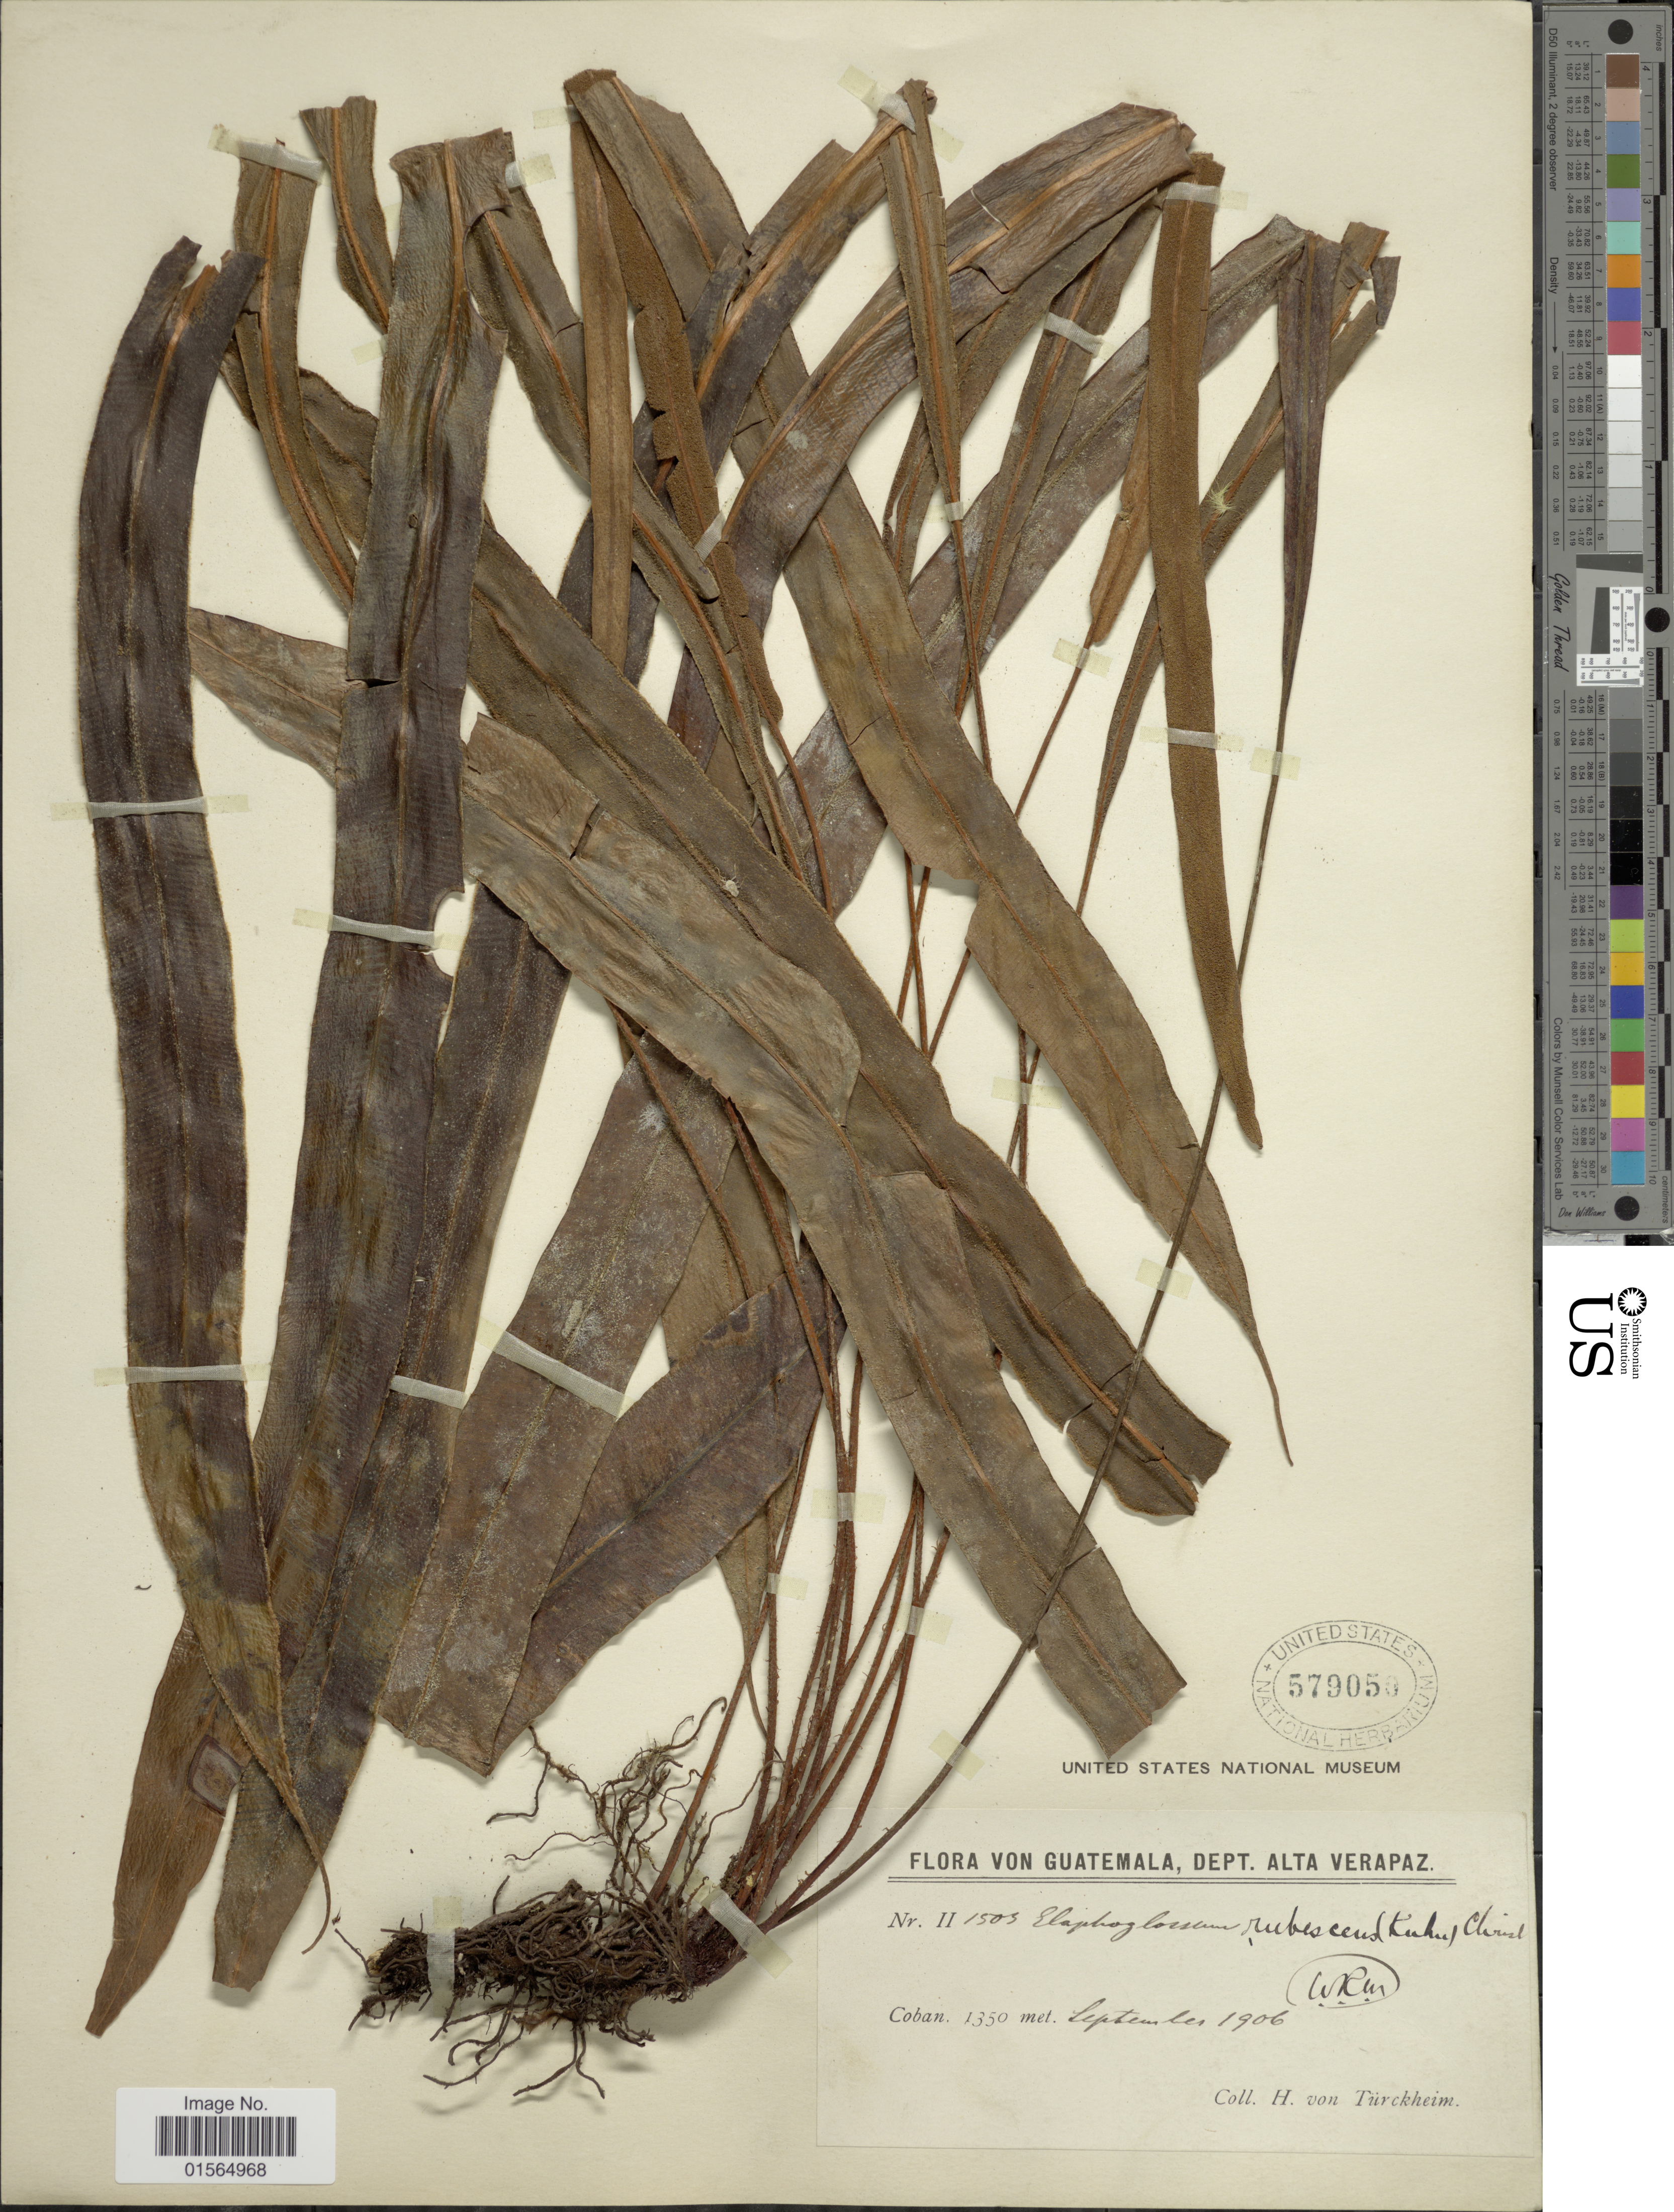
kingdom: Plantae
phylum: Tracheophyta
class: Polypodiopsida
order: Polypodiales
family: Dryopteridaceae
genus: Elaphoglossum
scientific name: Elaphoglossum rubescens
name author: Kuhn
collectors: H. von Türckheim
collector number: II1503*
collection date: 1906-09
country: Guatemala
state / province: Alta Verapaz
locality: Coban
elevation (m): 1350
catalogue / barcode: US 579050